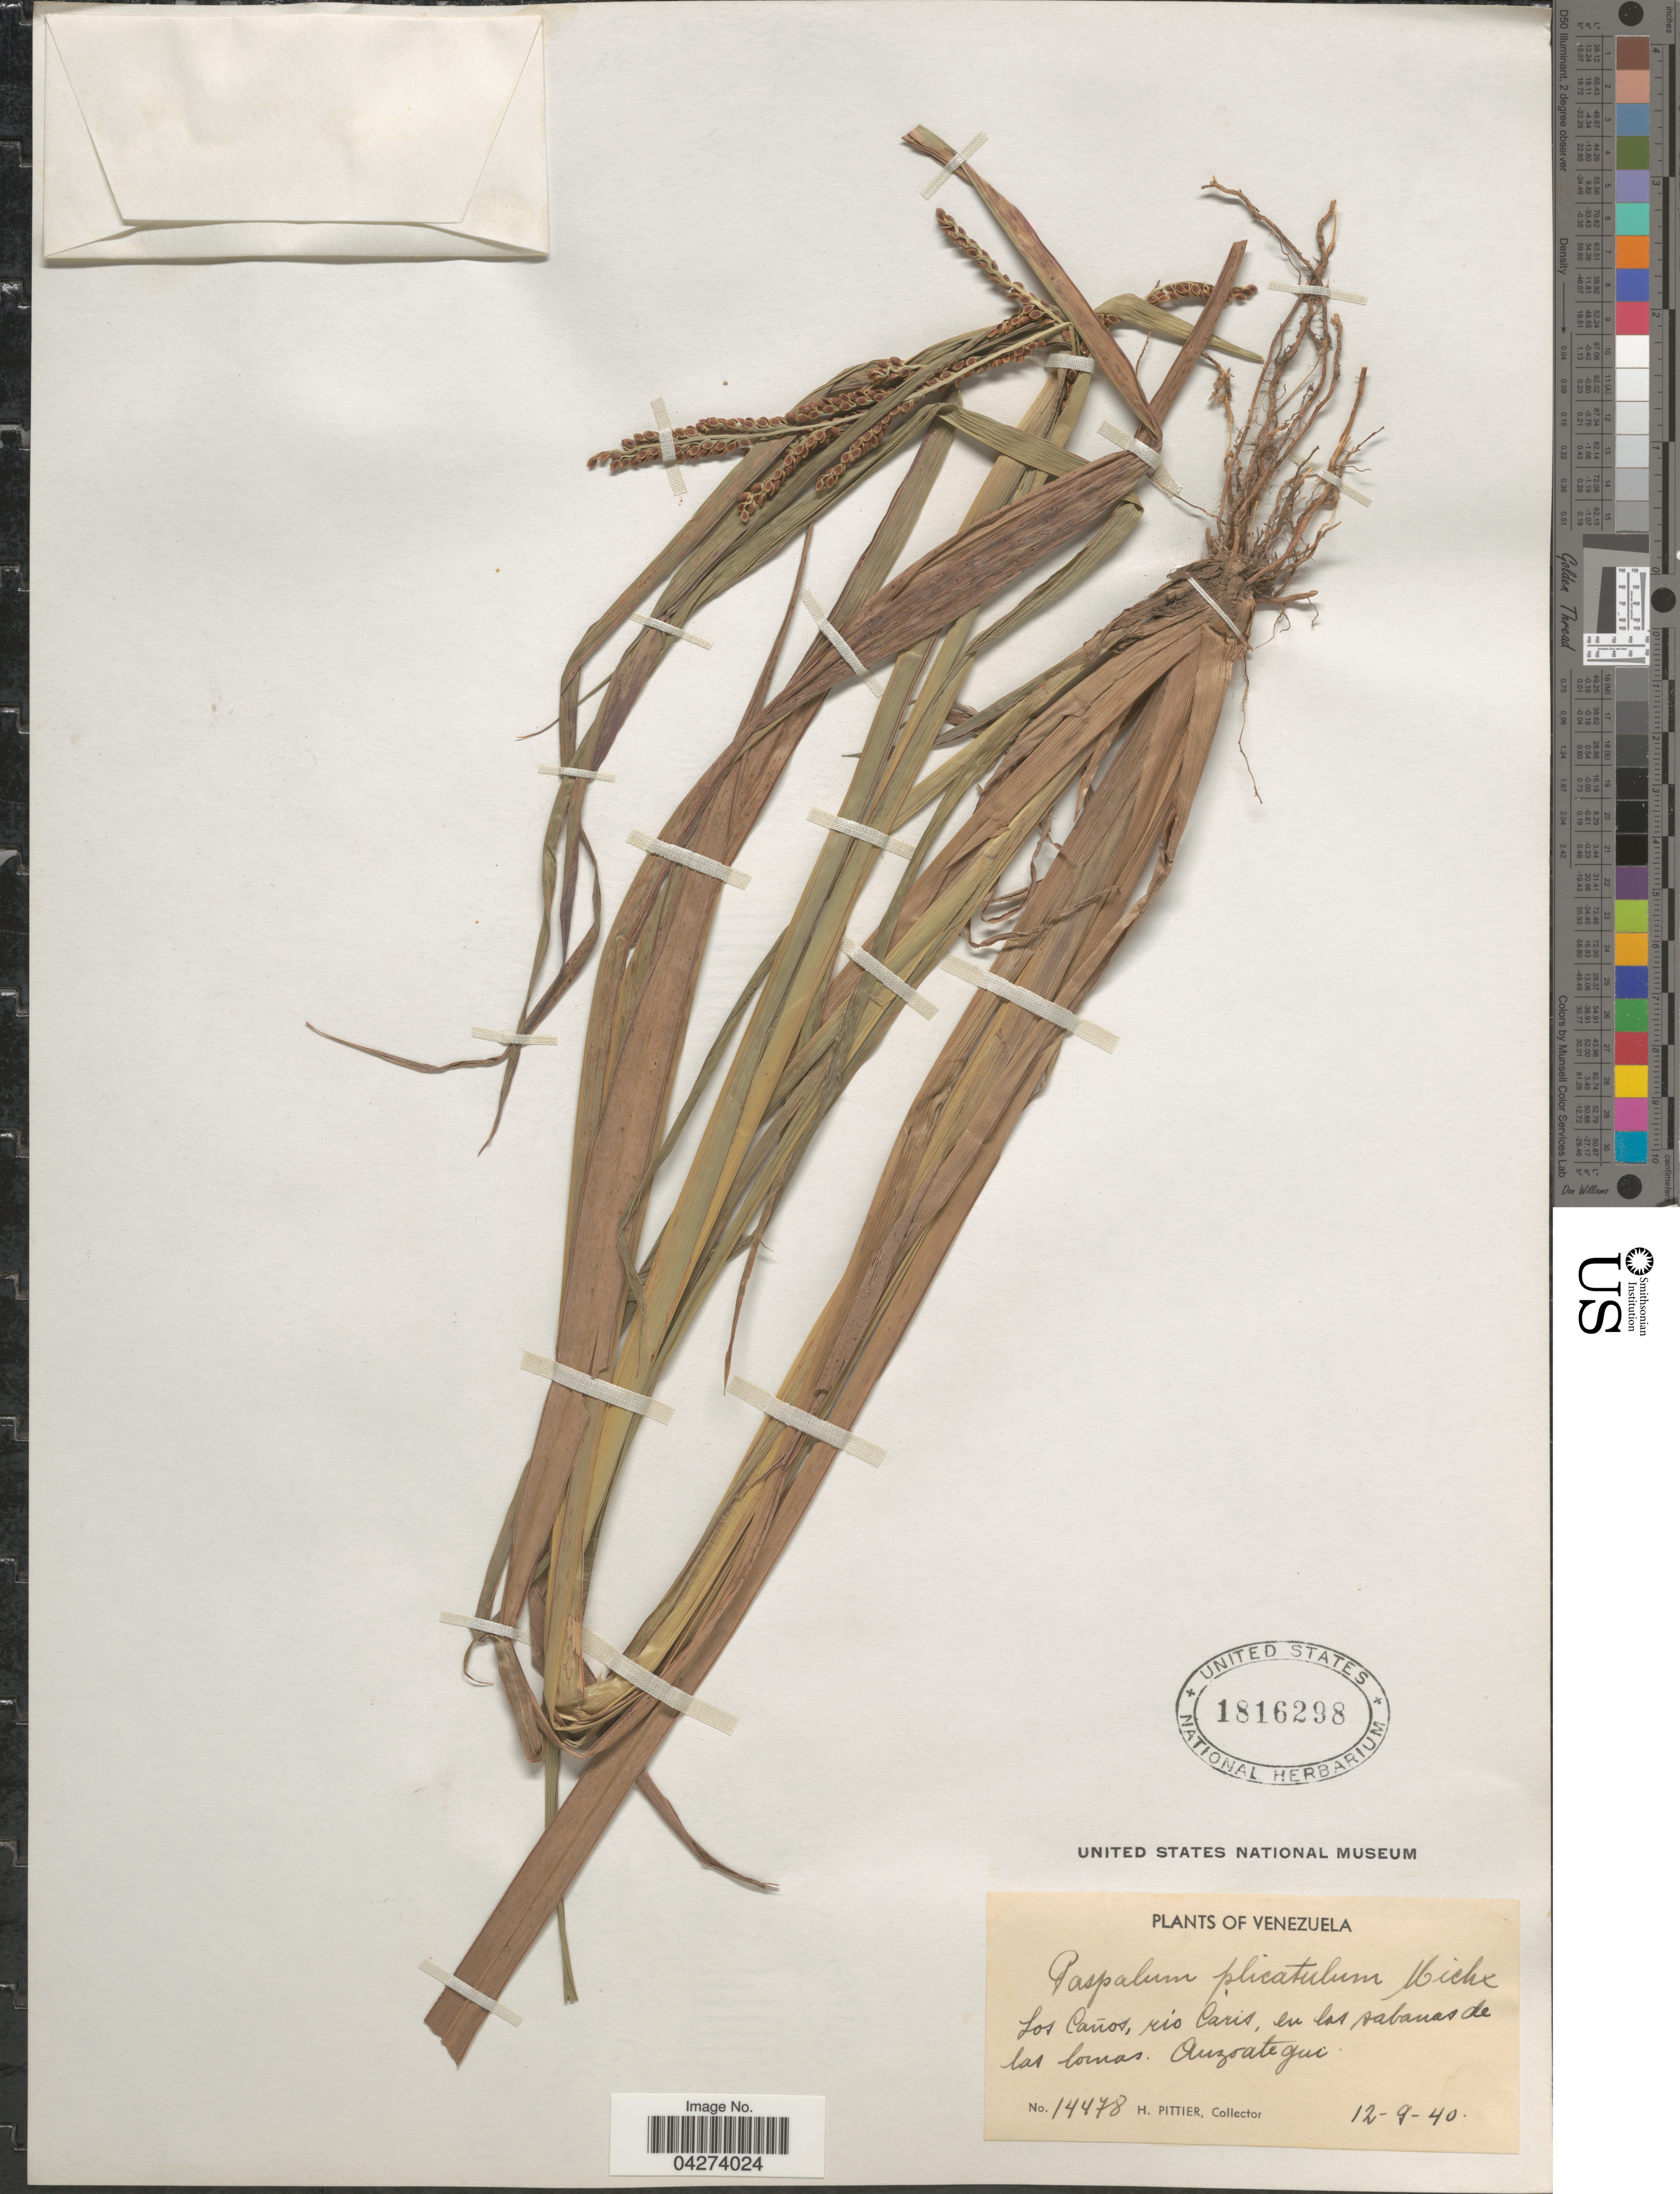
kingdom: Plantae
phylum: Tracheophyta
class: Liliopsida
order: Poales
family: Poaceae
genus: Paspalum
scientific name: Paspalum plicatulum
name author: Michx.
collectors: H. F. Pittier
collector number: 14478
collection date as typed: Transcribed d/m/y: 12/9/40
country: Venezuela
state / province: Anzoategui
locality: Los Caños, rio Caris, en las sabanas de las lomas.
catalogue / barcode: US 1816298